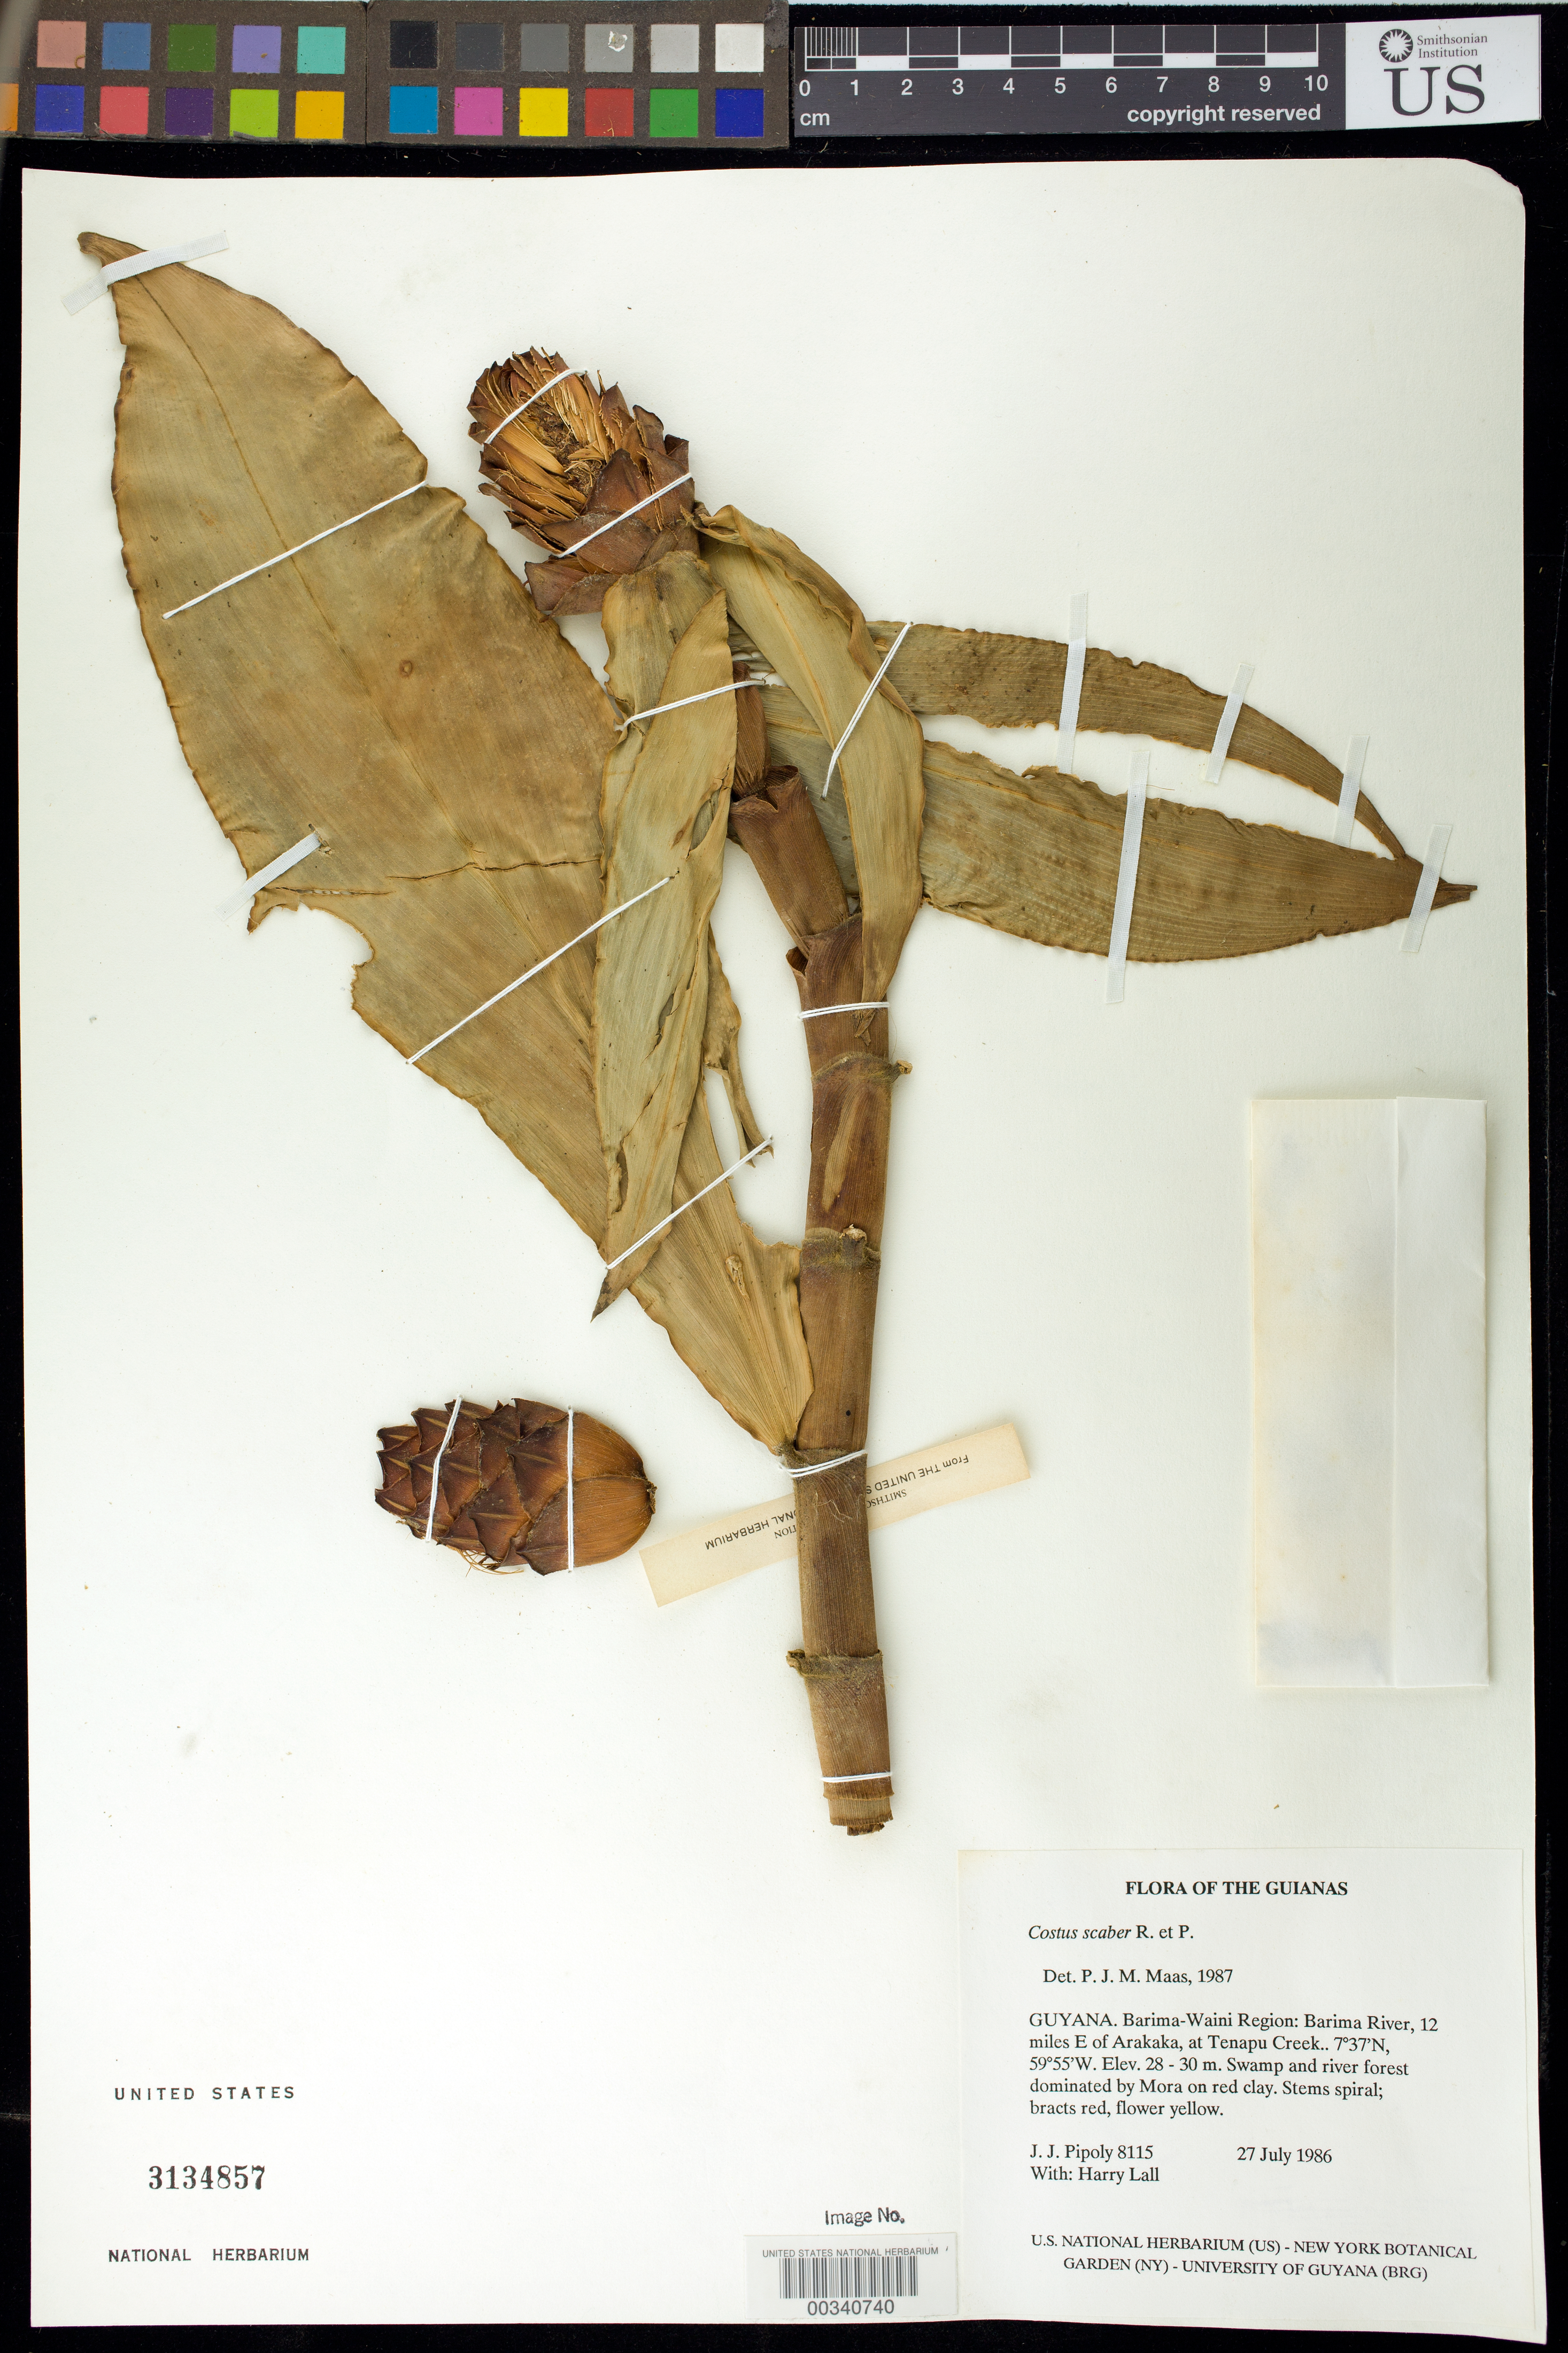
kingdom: Plantae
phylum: Tracheophyta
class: Liliopsida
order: Zingiberales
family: Costaceae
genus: Costus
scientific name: Costus scaber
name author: Ruiz & Pav.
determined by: Maas, Paul J. M.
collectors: J. J. Pipoly & H. Lall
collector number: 8115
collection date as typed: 27 Jul 1986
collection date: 1986-07-27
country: Guyana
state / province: Barima-Waini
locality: Barima river, 12 mi e of arakaka, at tenapu creek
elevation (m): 28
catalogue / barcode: US 3134857